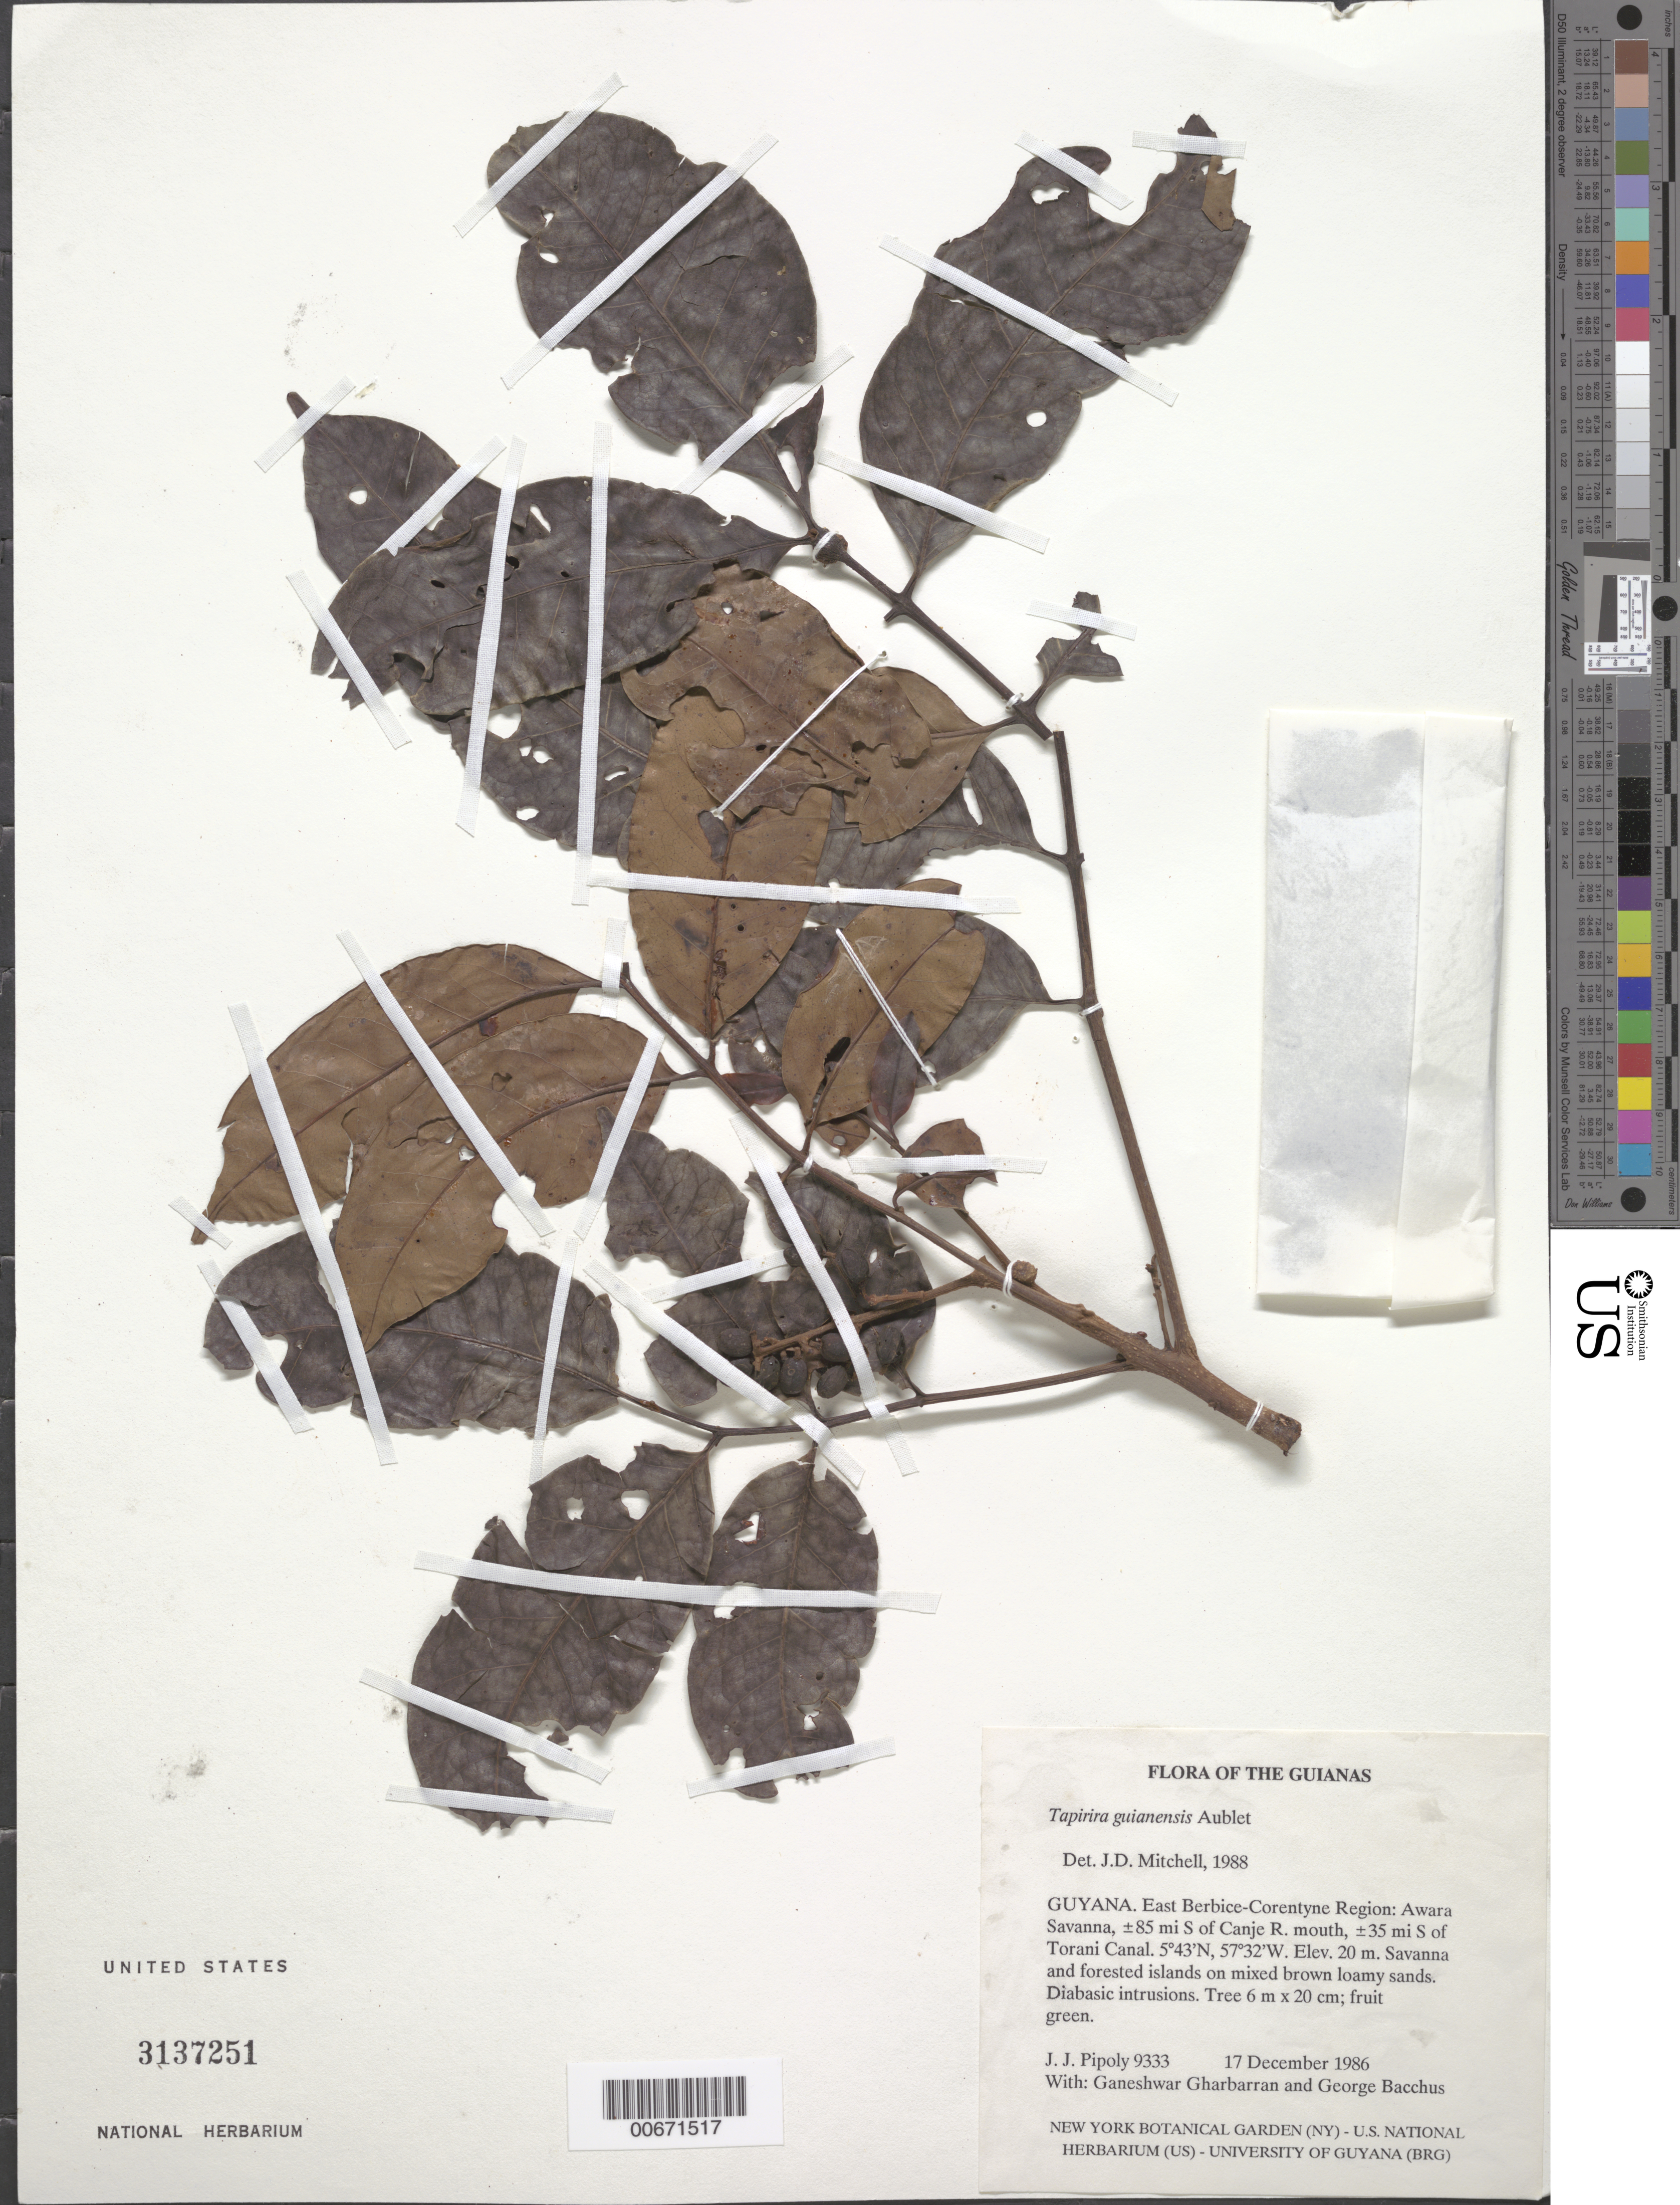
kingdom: Plantae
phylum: Tracheophyta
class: Magnoliopsida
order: Sapindales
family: Anacardiaceae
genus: Tapirira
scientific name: Tapirira guianensis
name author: Aubl.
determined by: Mitchell, John D.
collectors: J. J. Pipoly, G. Gharbarran & G. Bacchus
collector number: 9333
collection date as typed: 17 December 1986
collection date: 1986-12-17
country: Guyana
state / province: E. Berbice-Corentyne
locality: Awara Savanna, ±85 mi S of Canje R. mouth, ±35 mi S of Torani Canal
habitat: Savanna and forested islands on mixed brown loamy sands. Diabasic intrusions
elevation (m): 20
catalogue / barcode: US 3137251